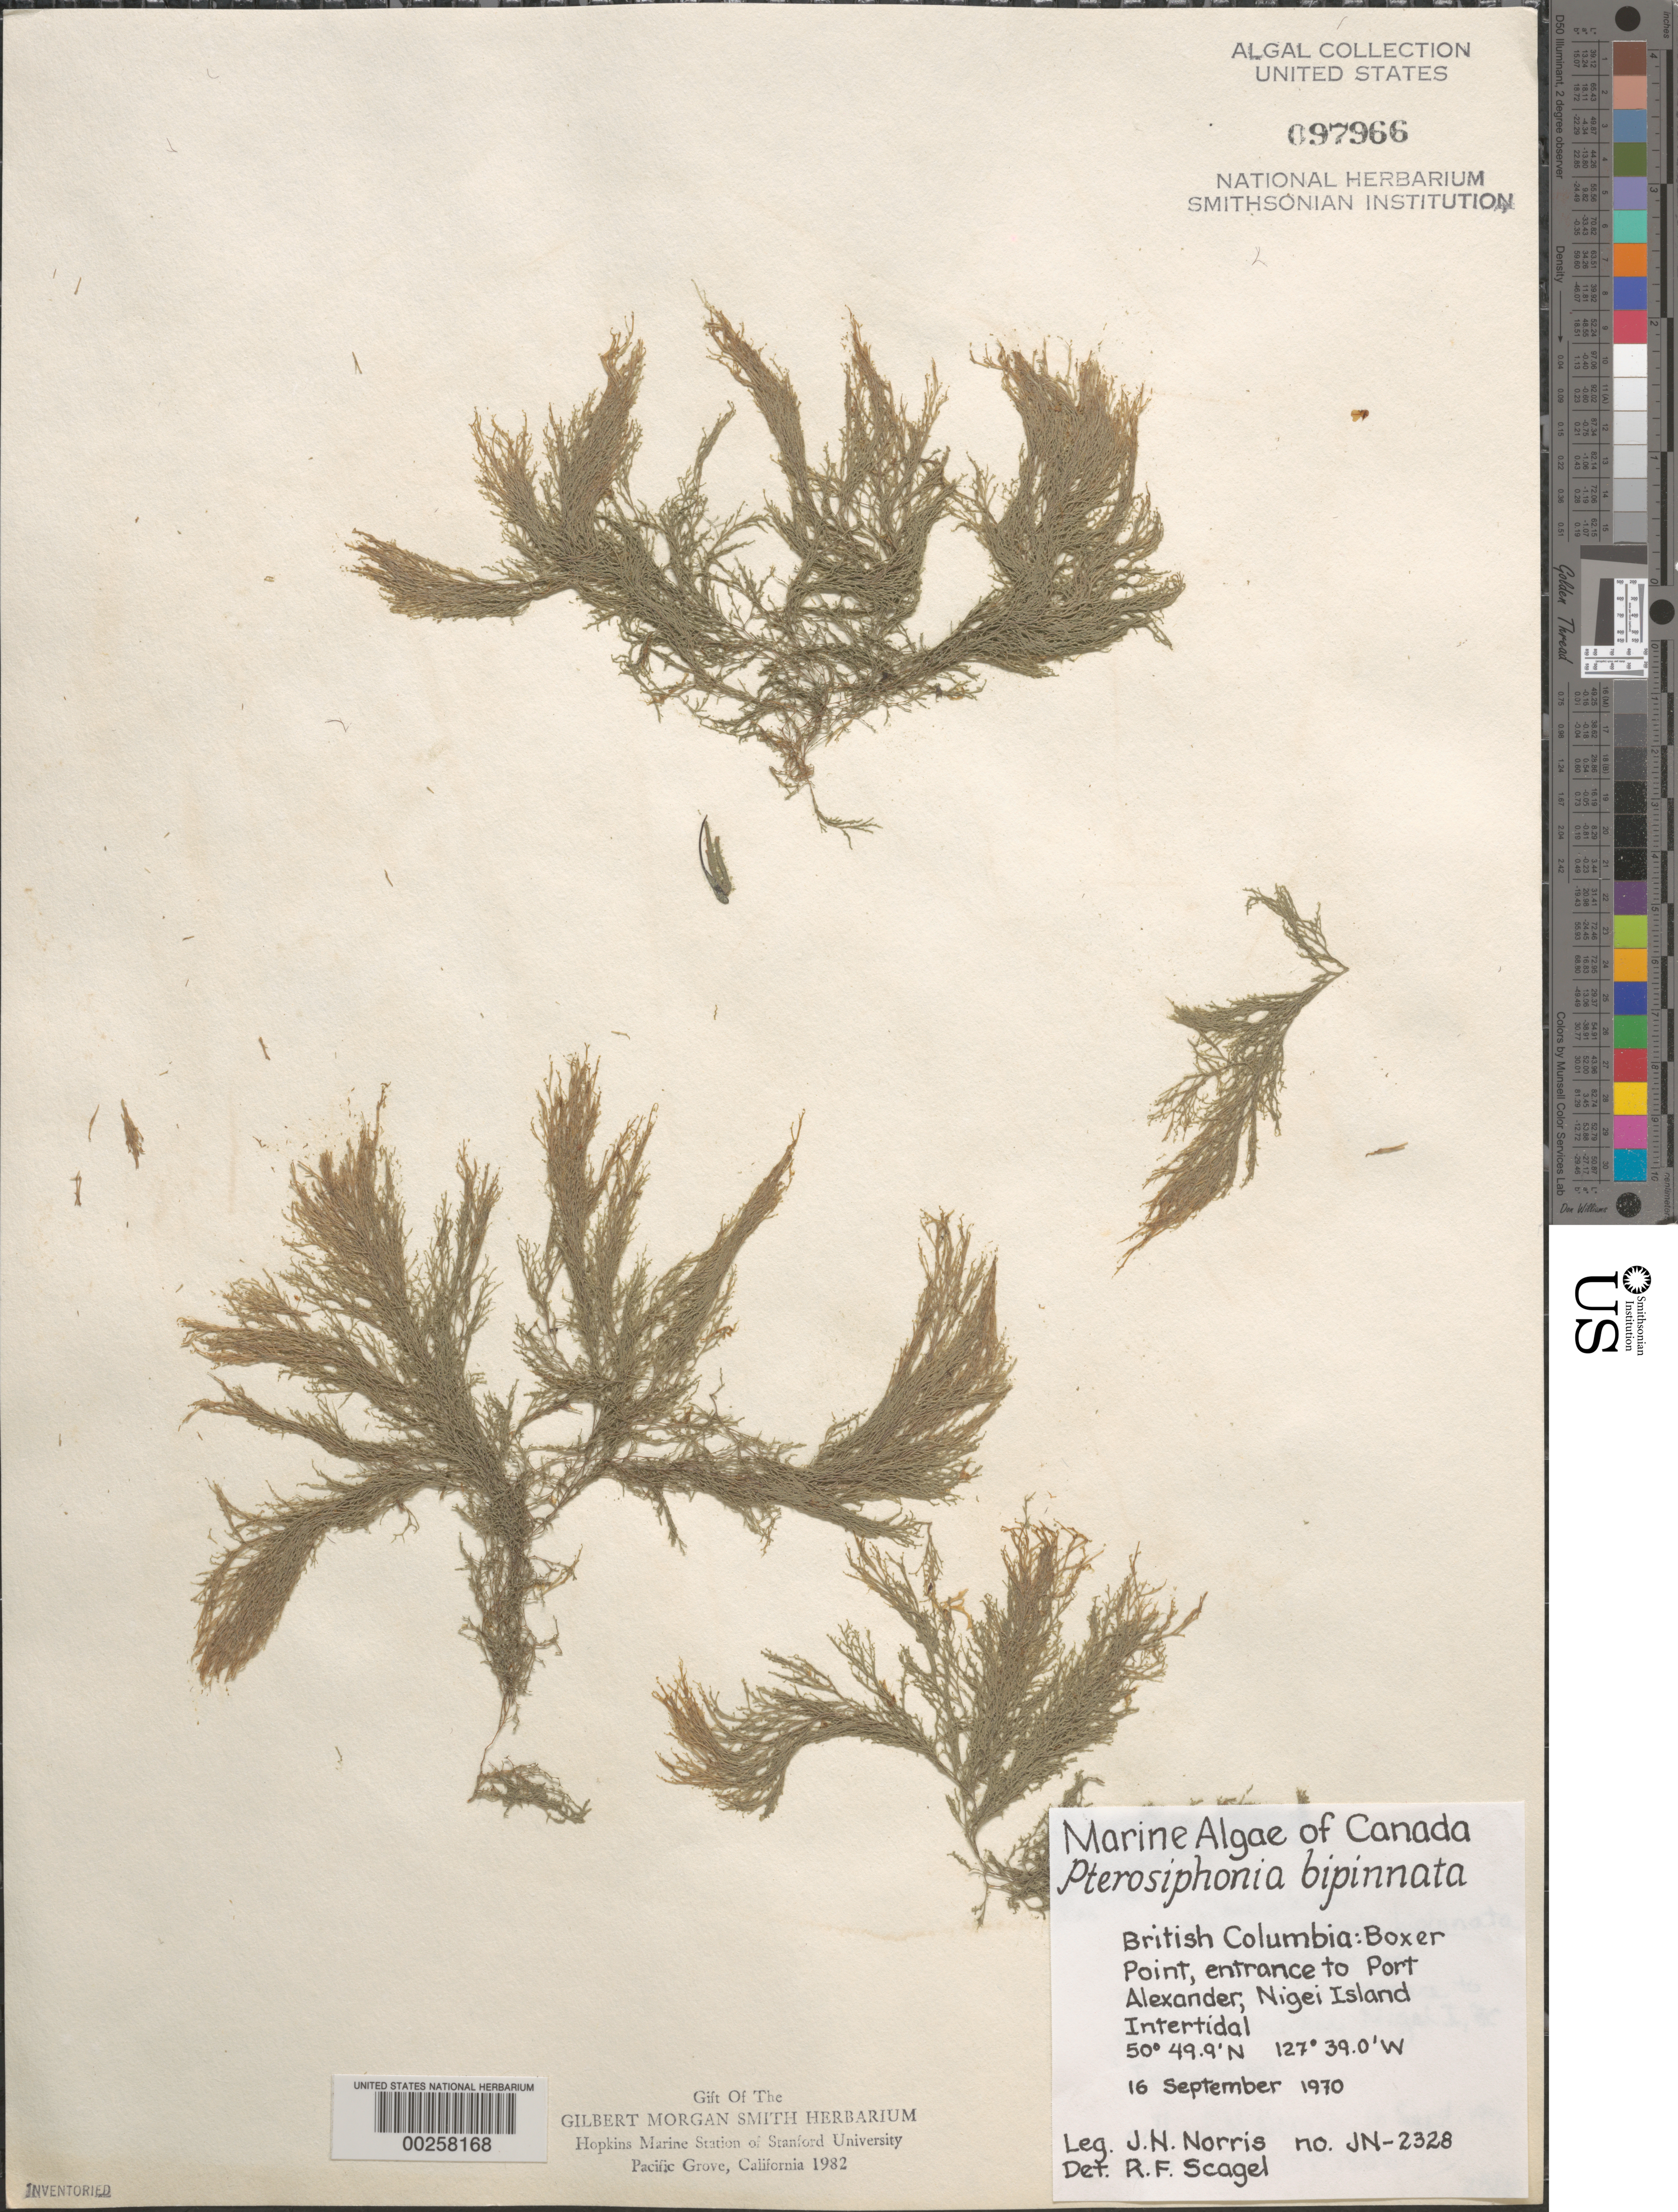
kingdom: Plantae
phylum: Rhodophyta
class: Florideophyceae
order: Ceramiales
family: Rhodomelaceae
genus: Savoiea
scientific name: Savoiea bipinnata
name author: (Postels & Rupr.) M.J. Wynne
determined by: Algae name updating Project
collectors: J. N. Norris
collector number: JN-2328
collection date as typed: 16 Sep 1970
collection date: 1970-09-16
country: Canada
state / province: British Columbia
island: Nigei Island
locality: Boxer Point, Port Alexander entrance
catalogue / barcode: US 97966